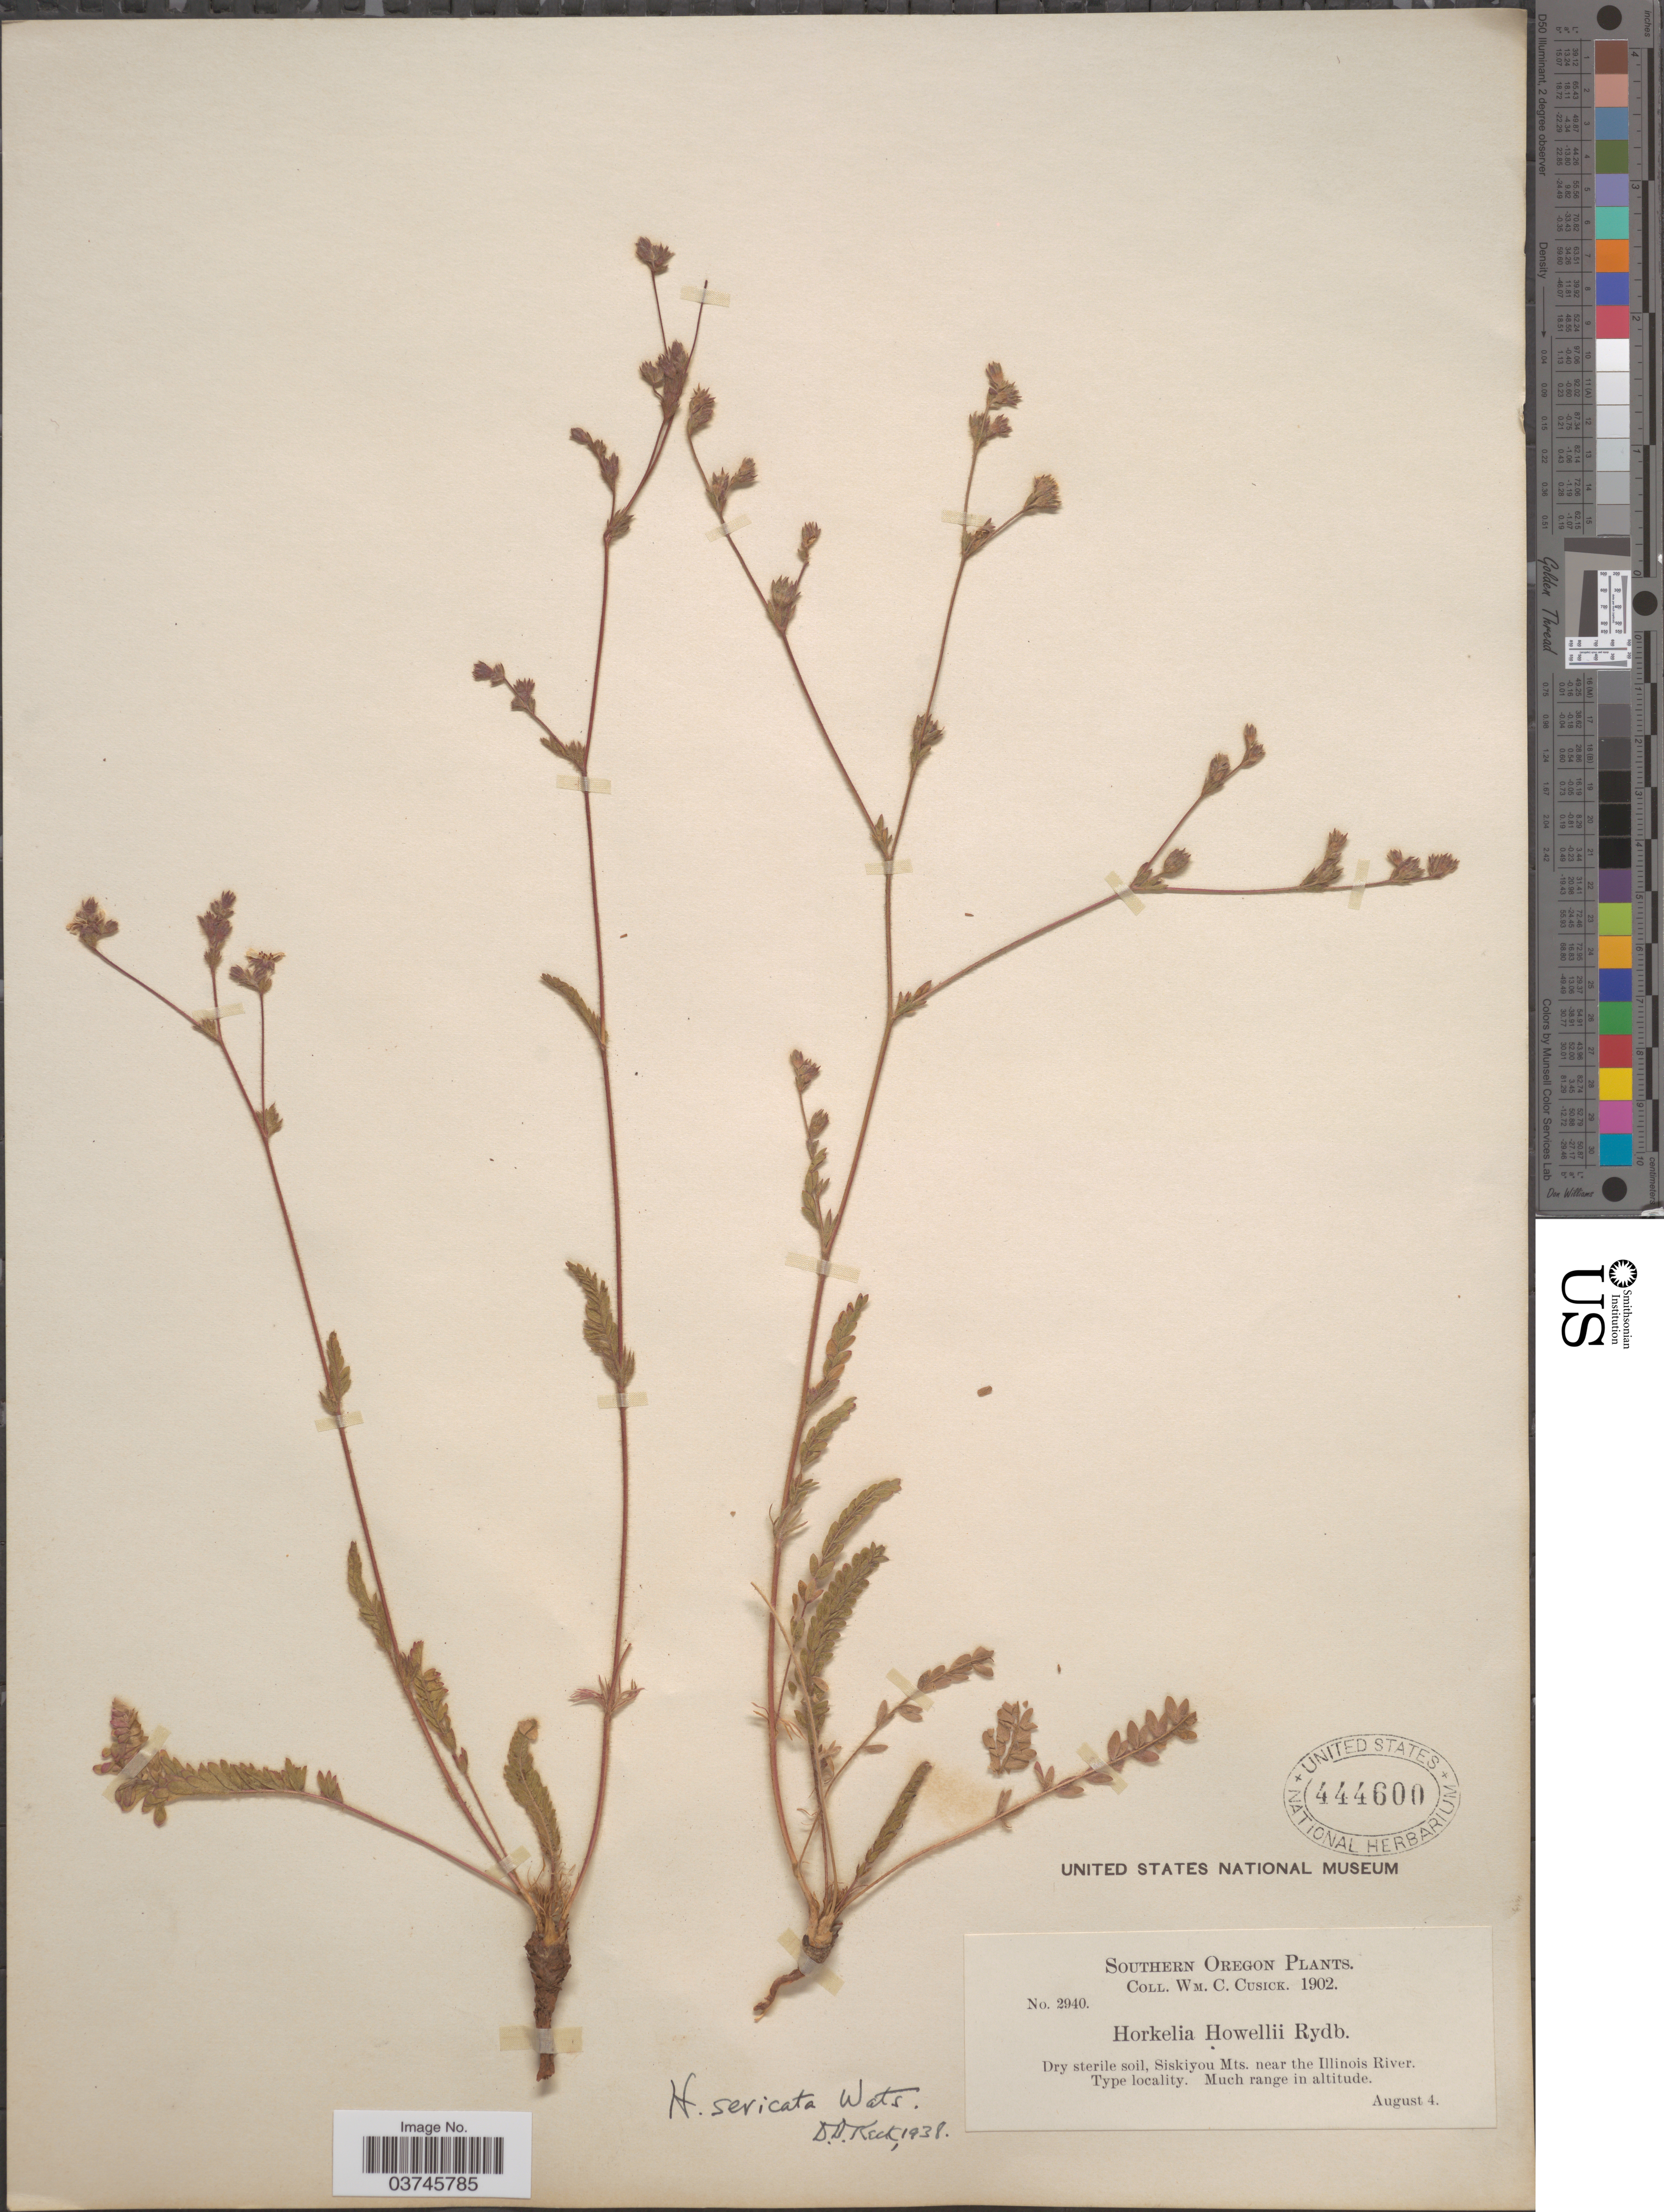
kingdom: Plantae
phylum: Tracheophyta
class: Magnoliopsida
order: Rosales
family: Rosaceae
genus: Potentilla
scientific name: Potentilla sericata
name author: (S. Watson) Greene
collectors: W. C. Cusick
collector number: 2940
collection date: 1902-08-04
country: United States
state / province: Oregon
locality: Southern Oregon. Siskiyou Mts. near the Illinois River.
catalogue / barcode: US 444600